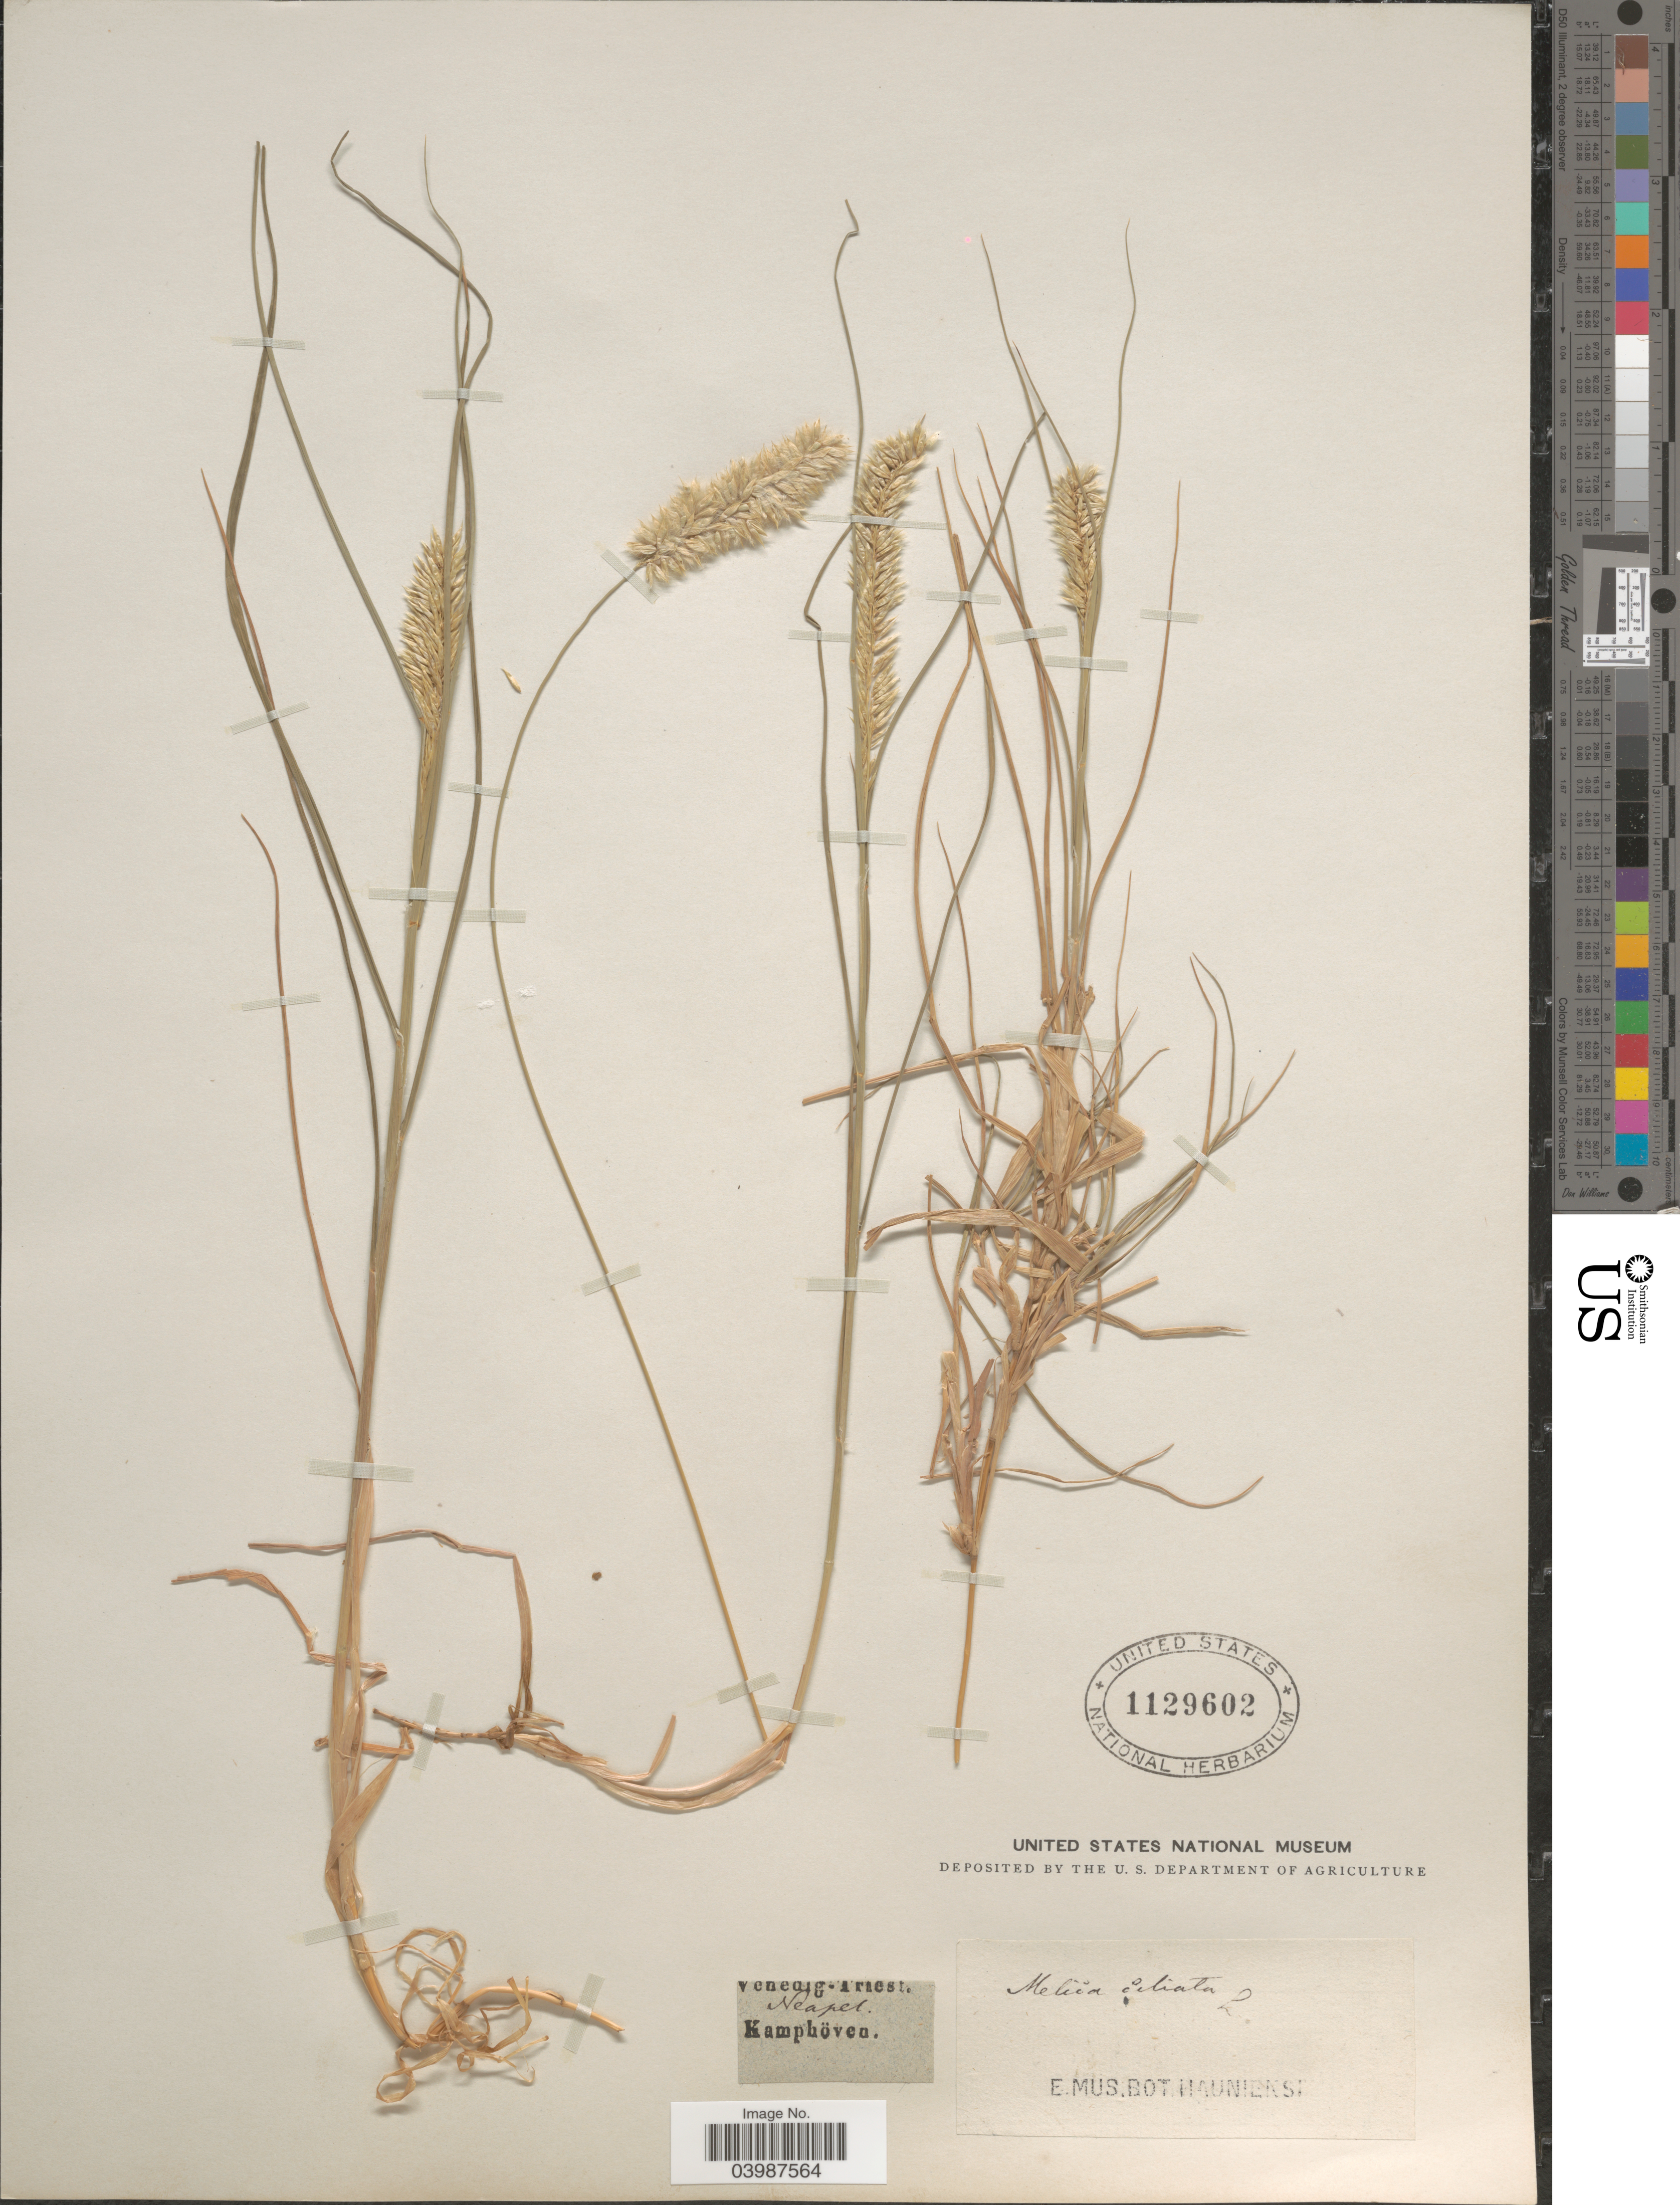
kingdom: Plantae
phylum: Tracheophyta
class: Liliopsida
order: Poales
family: Poaceae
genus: Melica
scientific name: Melica ciliata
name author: L.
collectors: Kamphöven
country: Italy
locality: venedig triest. Neapel.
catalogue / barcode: US 1129602